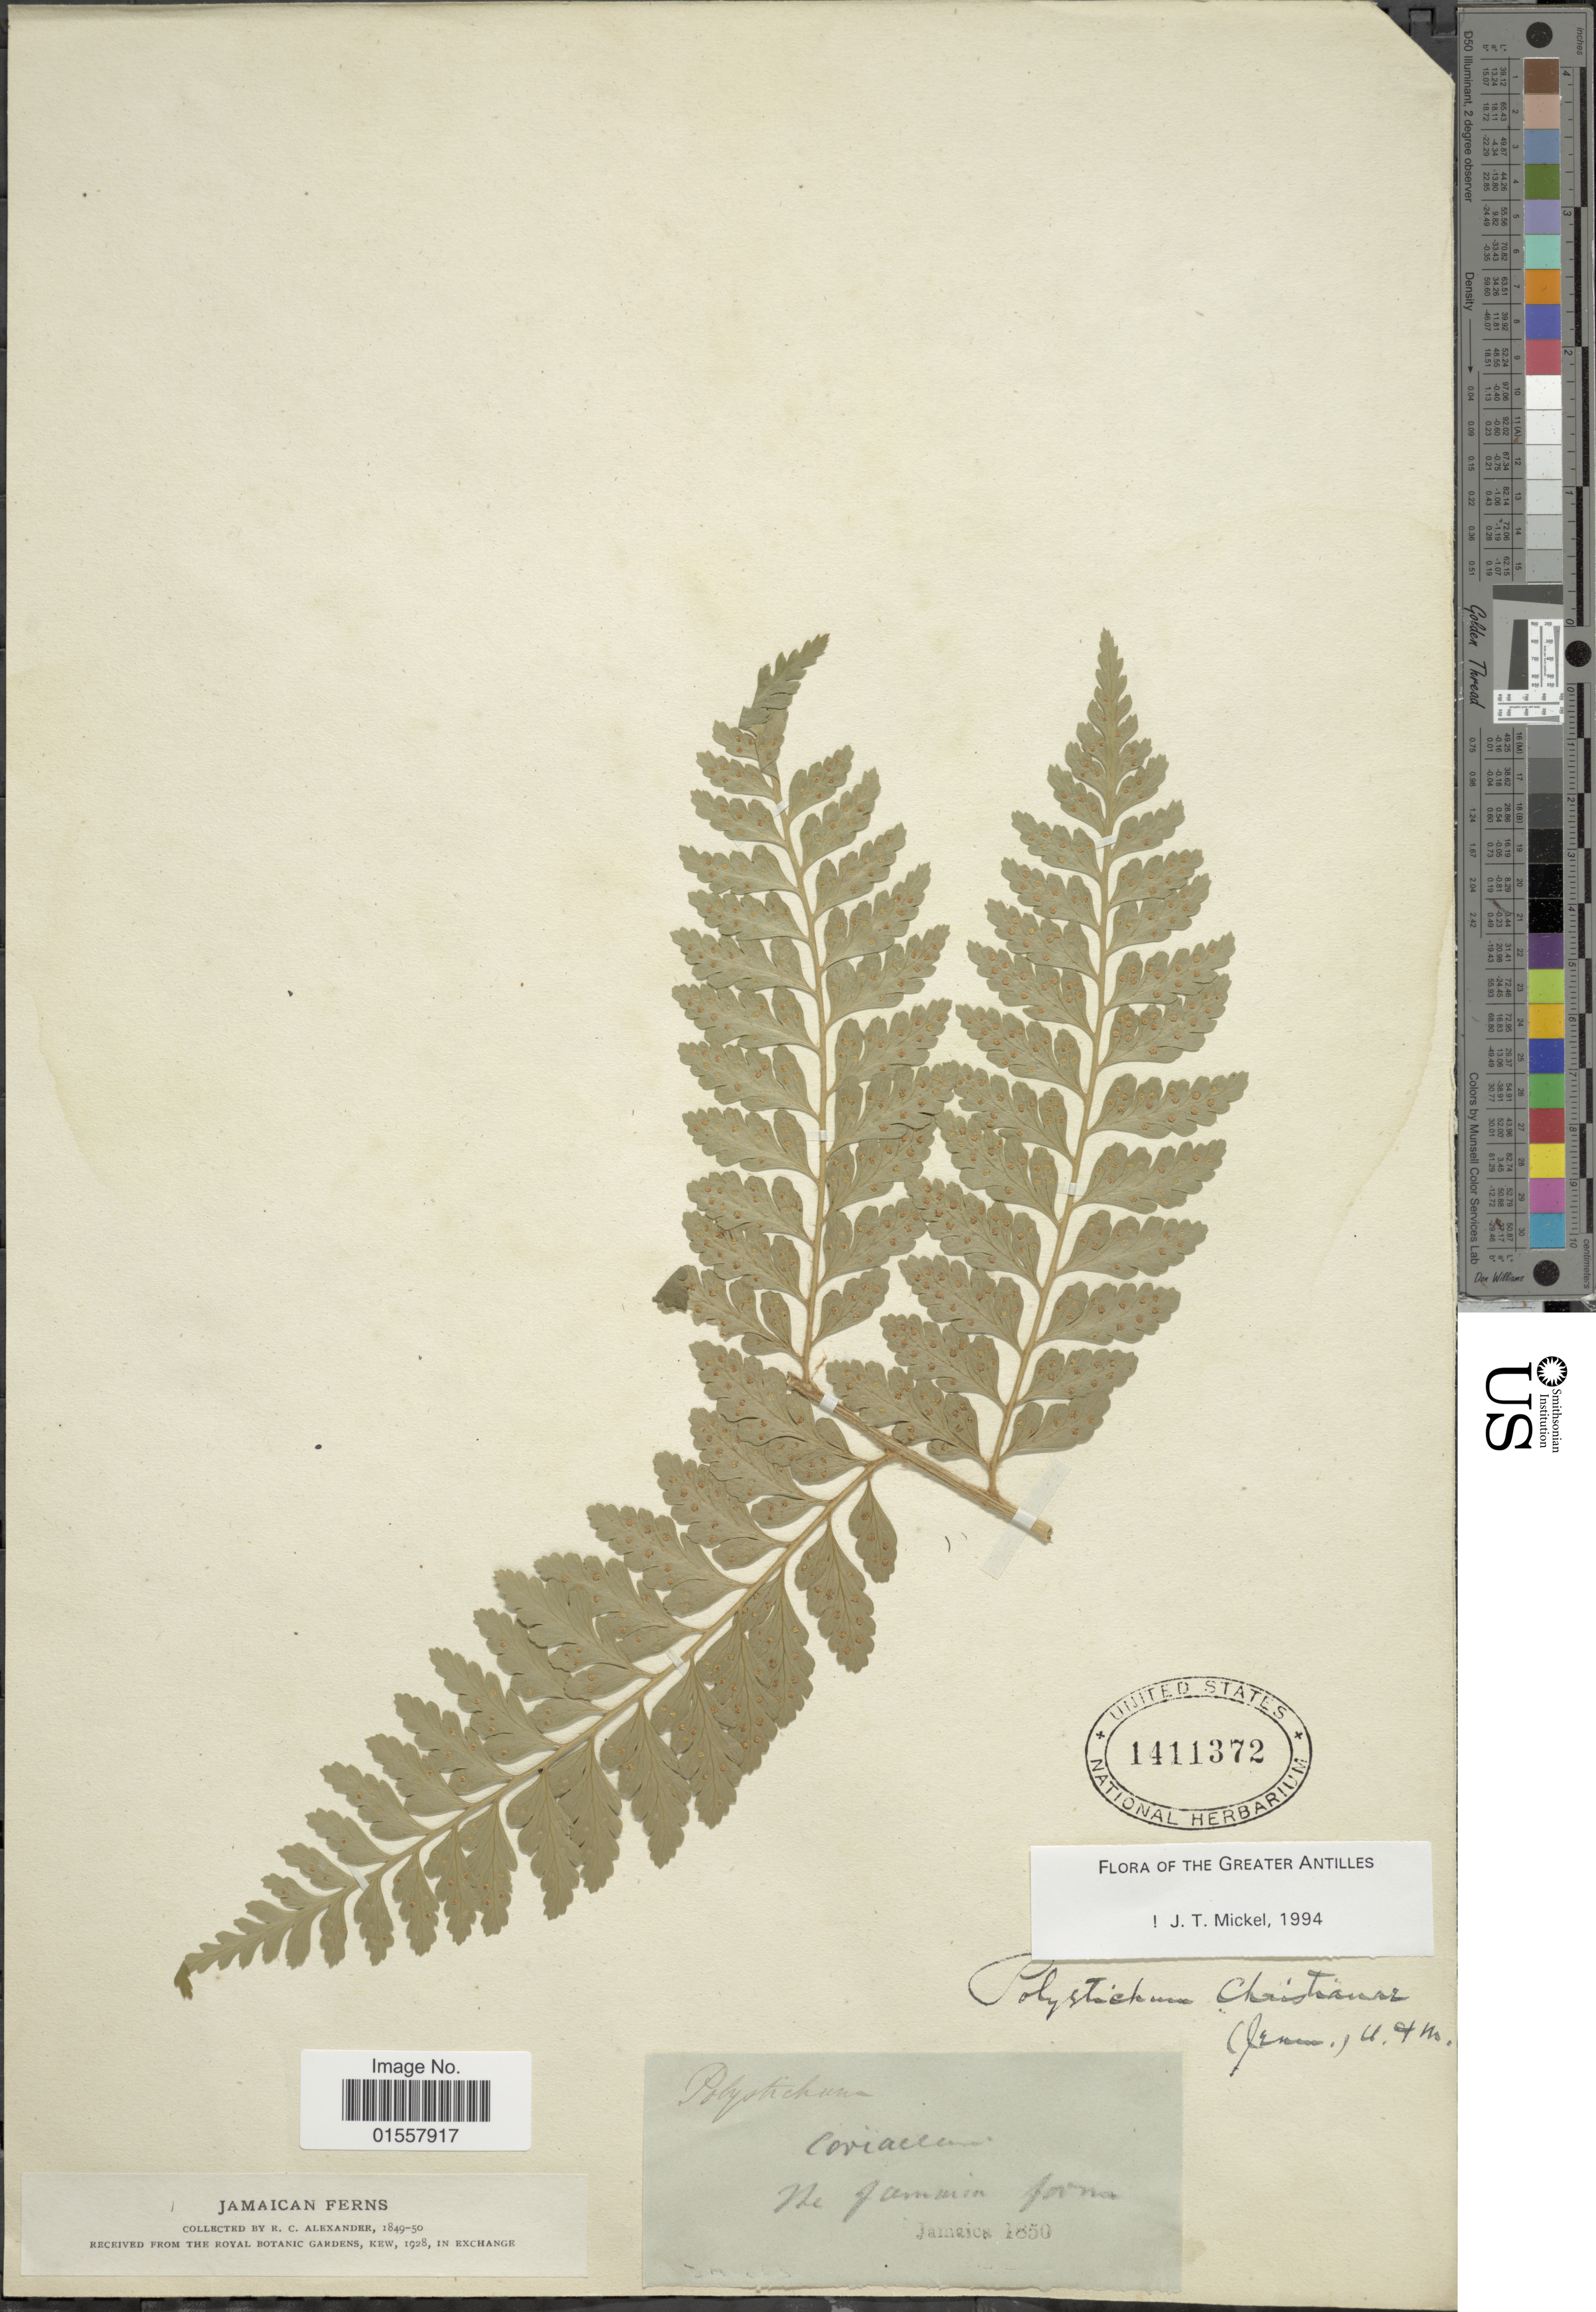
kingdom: Plantae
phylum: Tracheophyta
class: Polypodiopsida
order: Polypodiales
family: Dryopteridaceae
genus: Polystichum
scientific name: Polystichum christianae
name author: (Jenman) Underw. & Maxon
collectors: R. C. Alexander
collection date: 1850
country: Jamaica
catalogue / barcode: US 1411372